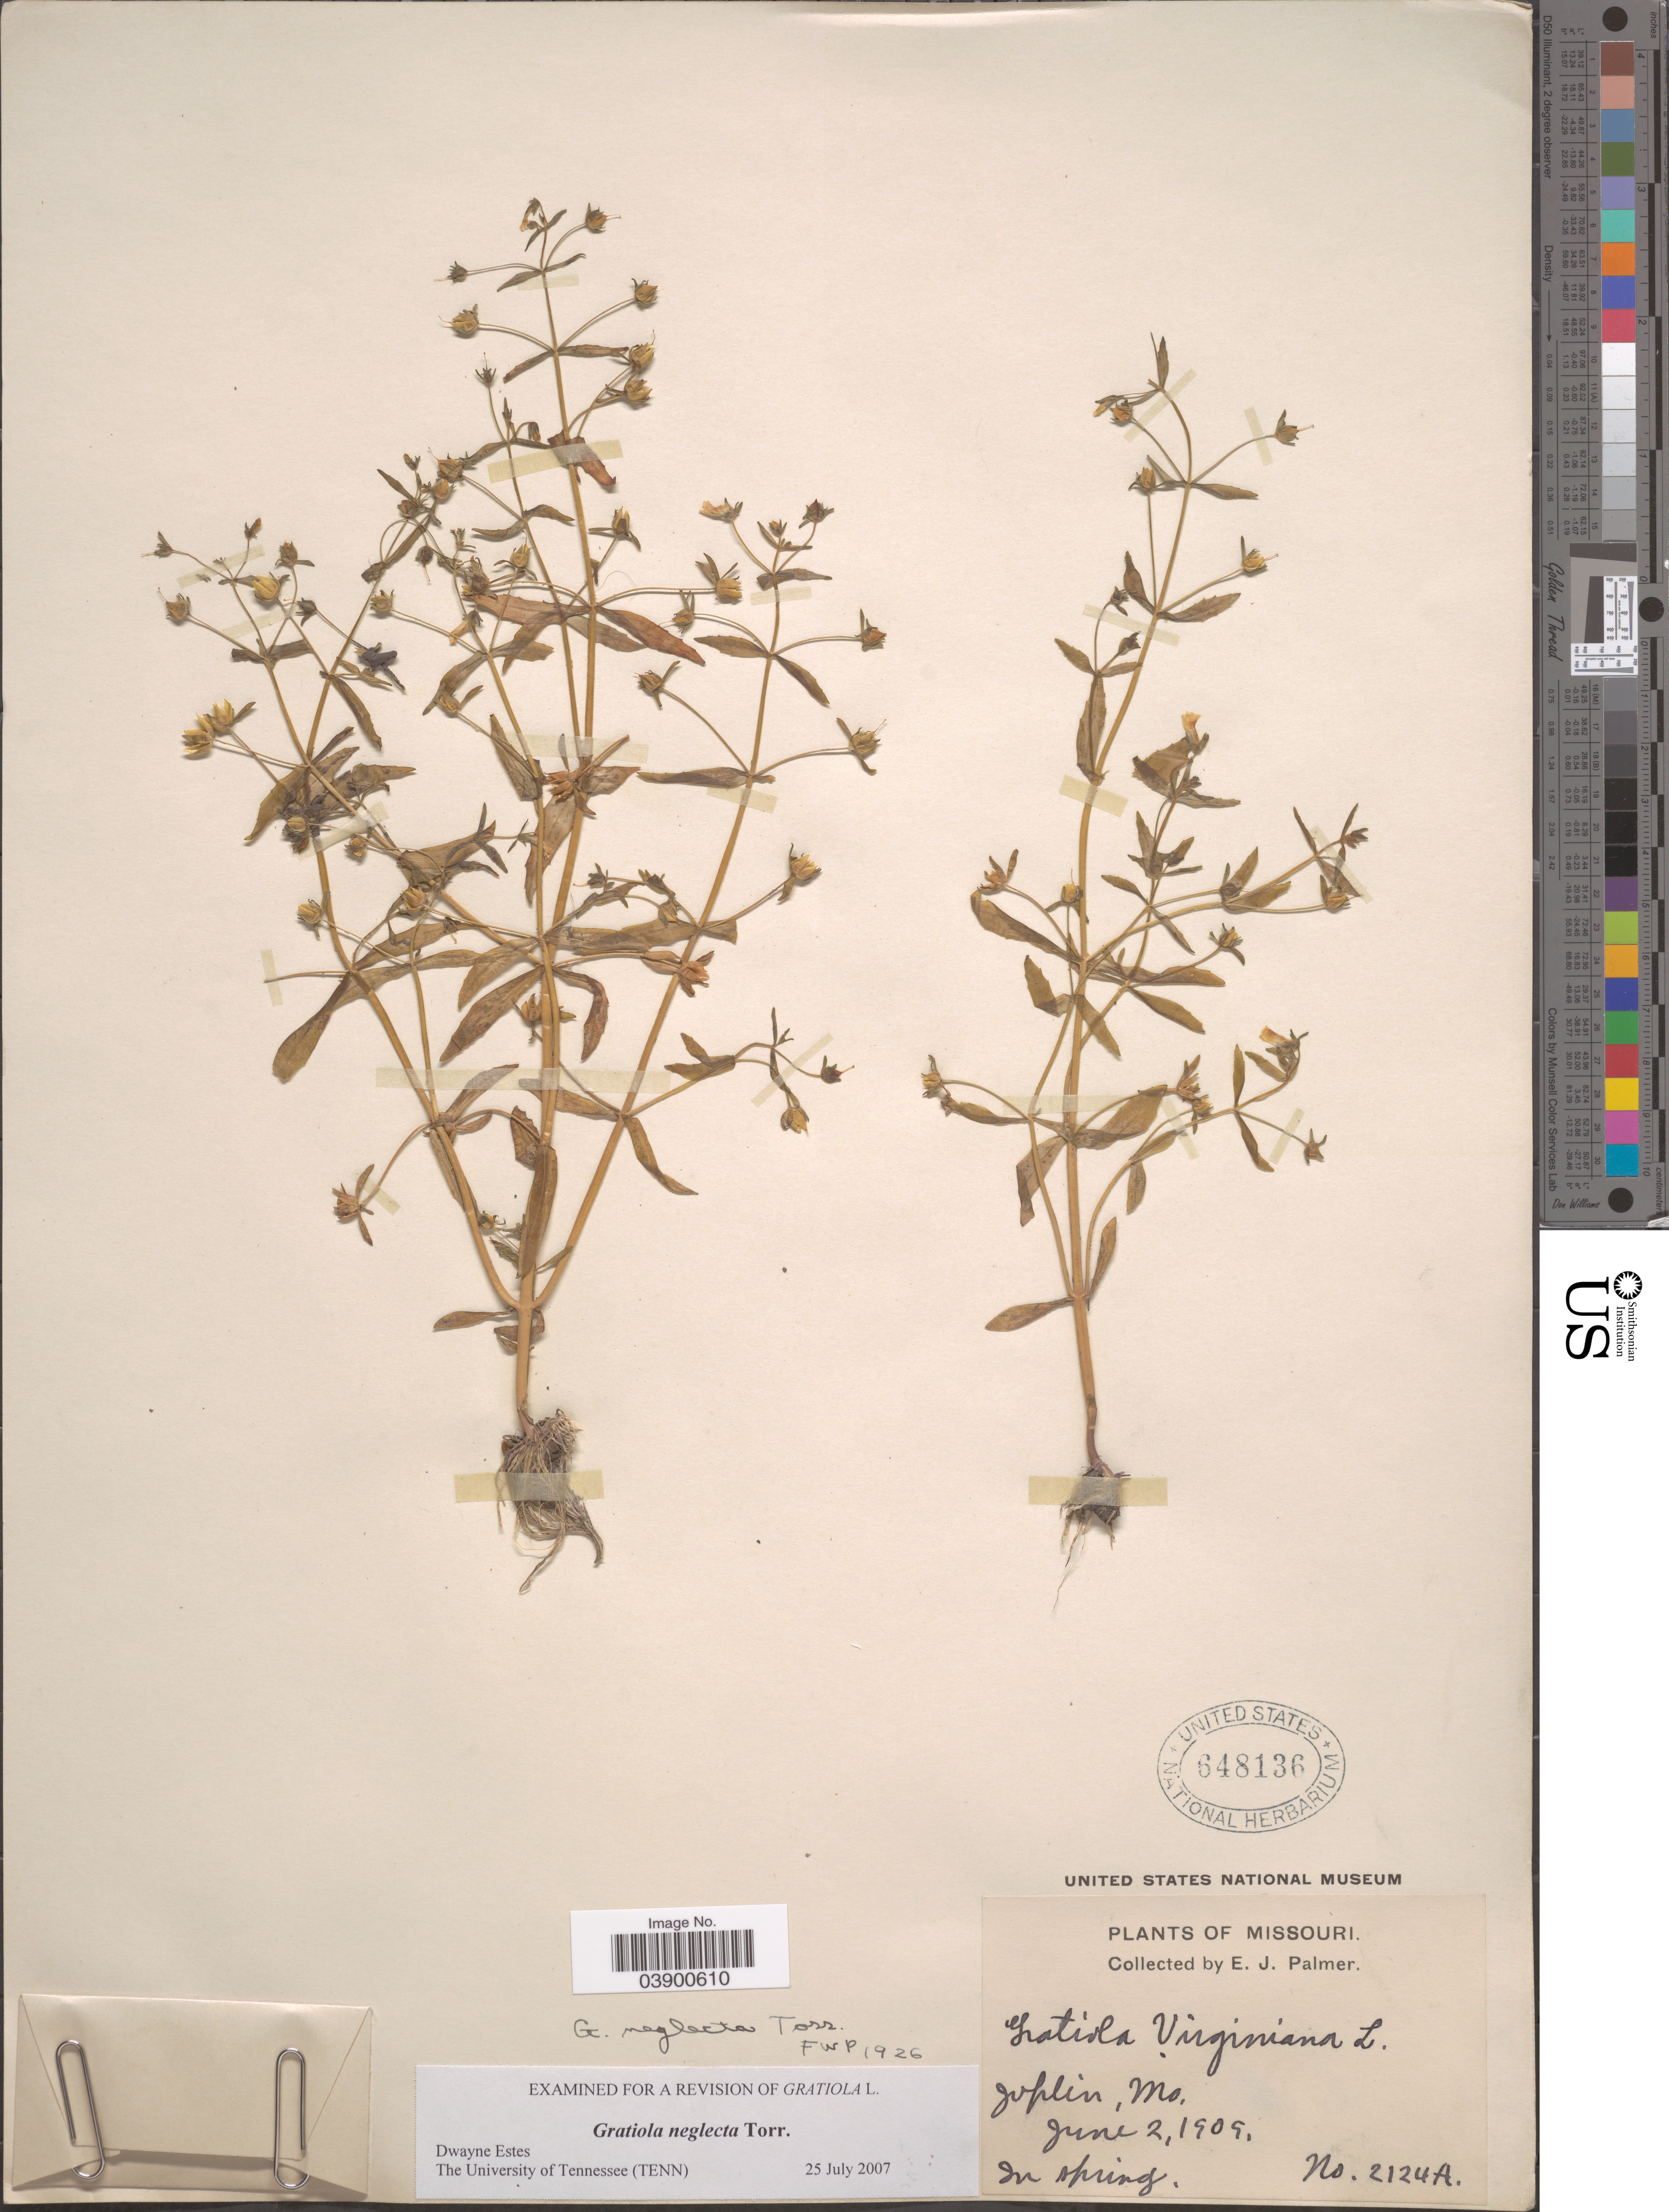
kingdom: Plantae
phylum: Tracheophyta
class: Magnoliopsida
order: Lamiales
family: Plantaginaceae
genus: Gratiola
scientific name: Gratiola neglecta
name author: Torr.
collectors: E. J. Palmer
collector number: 2124A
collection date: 1909-06-02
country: United States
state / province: Missouri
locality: Joplin.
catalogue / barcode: US 648136